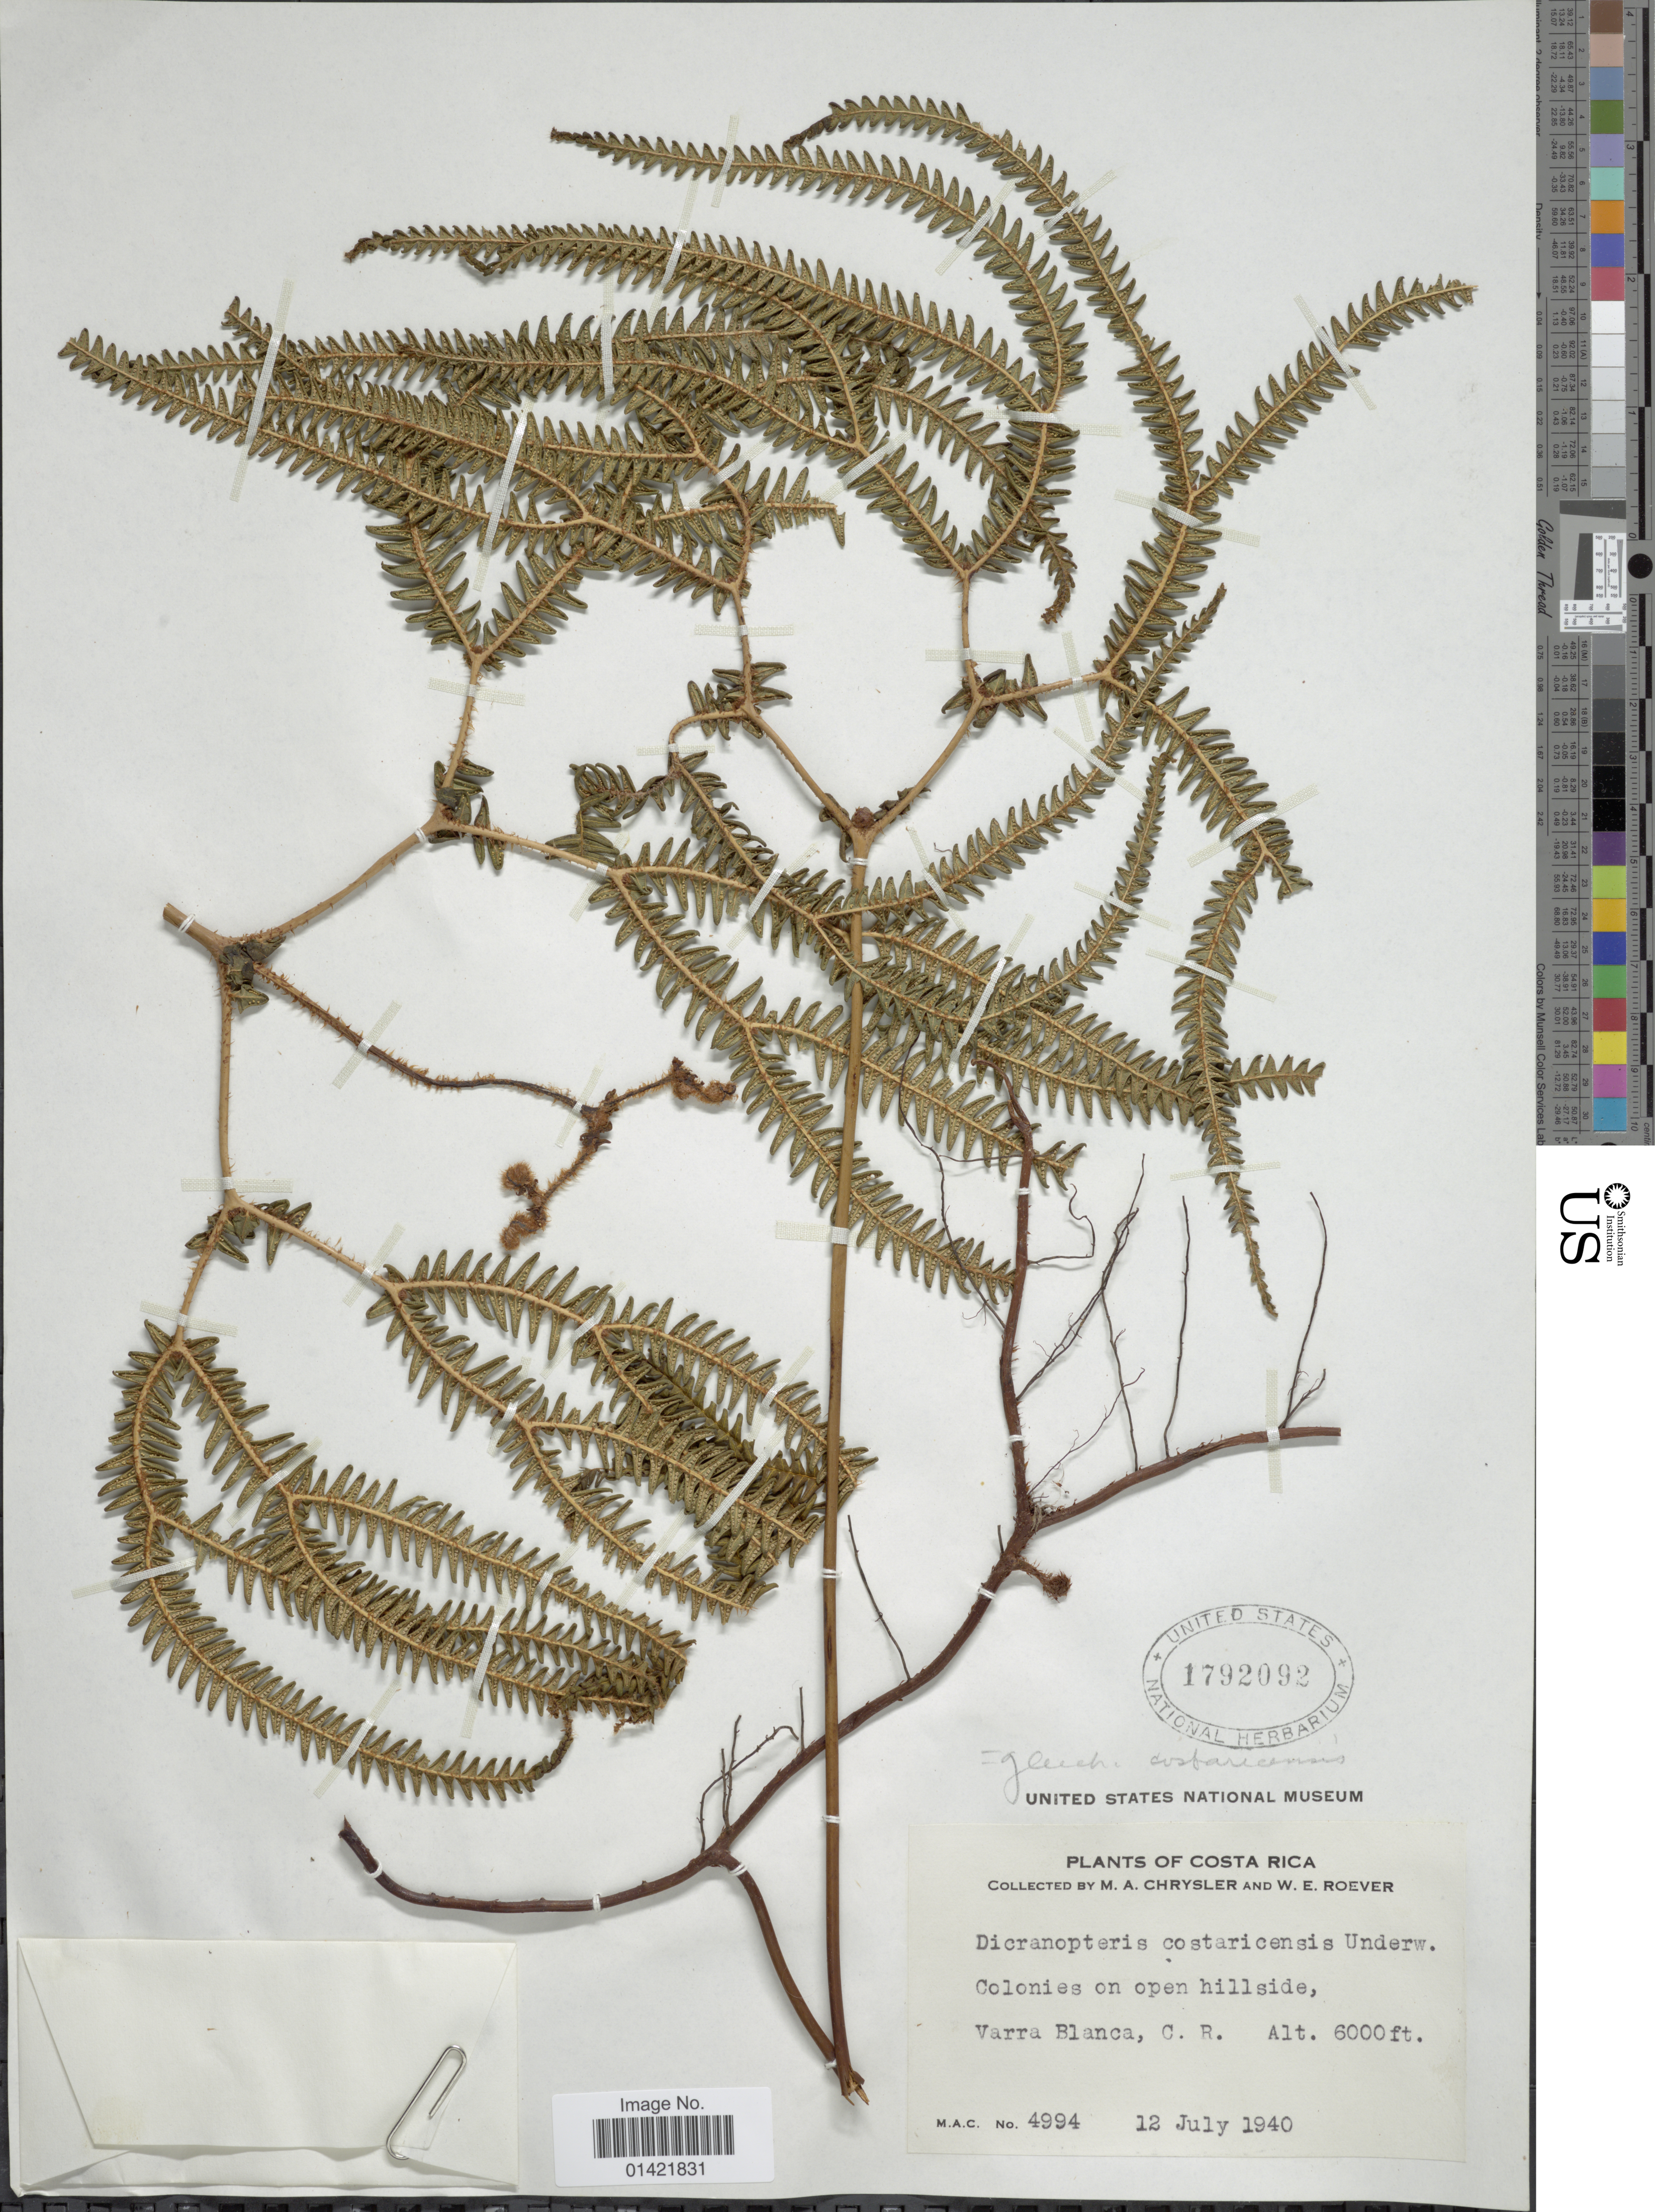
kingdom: Plantae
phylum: Tracheophyta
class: Polypodiopsida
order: Gleicheniales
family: Gleicheniaceae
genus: Sticherus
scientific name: Sticherus revolutus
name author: (Kunth) Ching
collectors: M. A. Chrysler & W. Roever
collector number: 4994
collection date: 1940-07-12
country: Costa Rica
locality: Colonies on open hillside, Varra Blanca.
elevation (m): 1829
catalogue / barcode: US 1792092